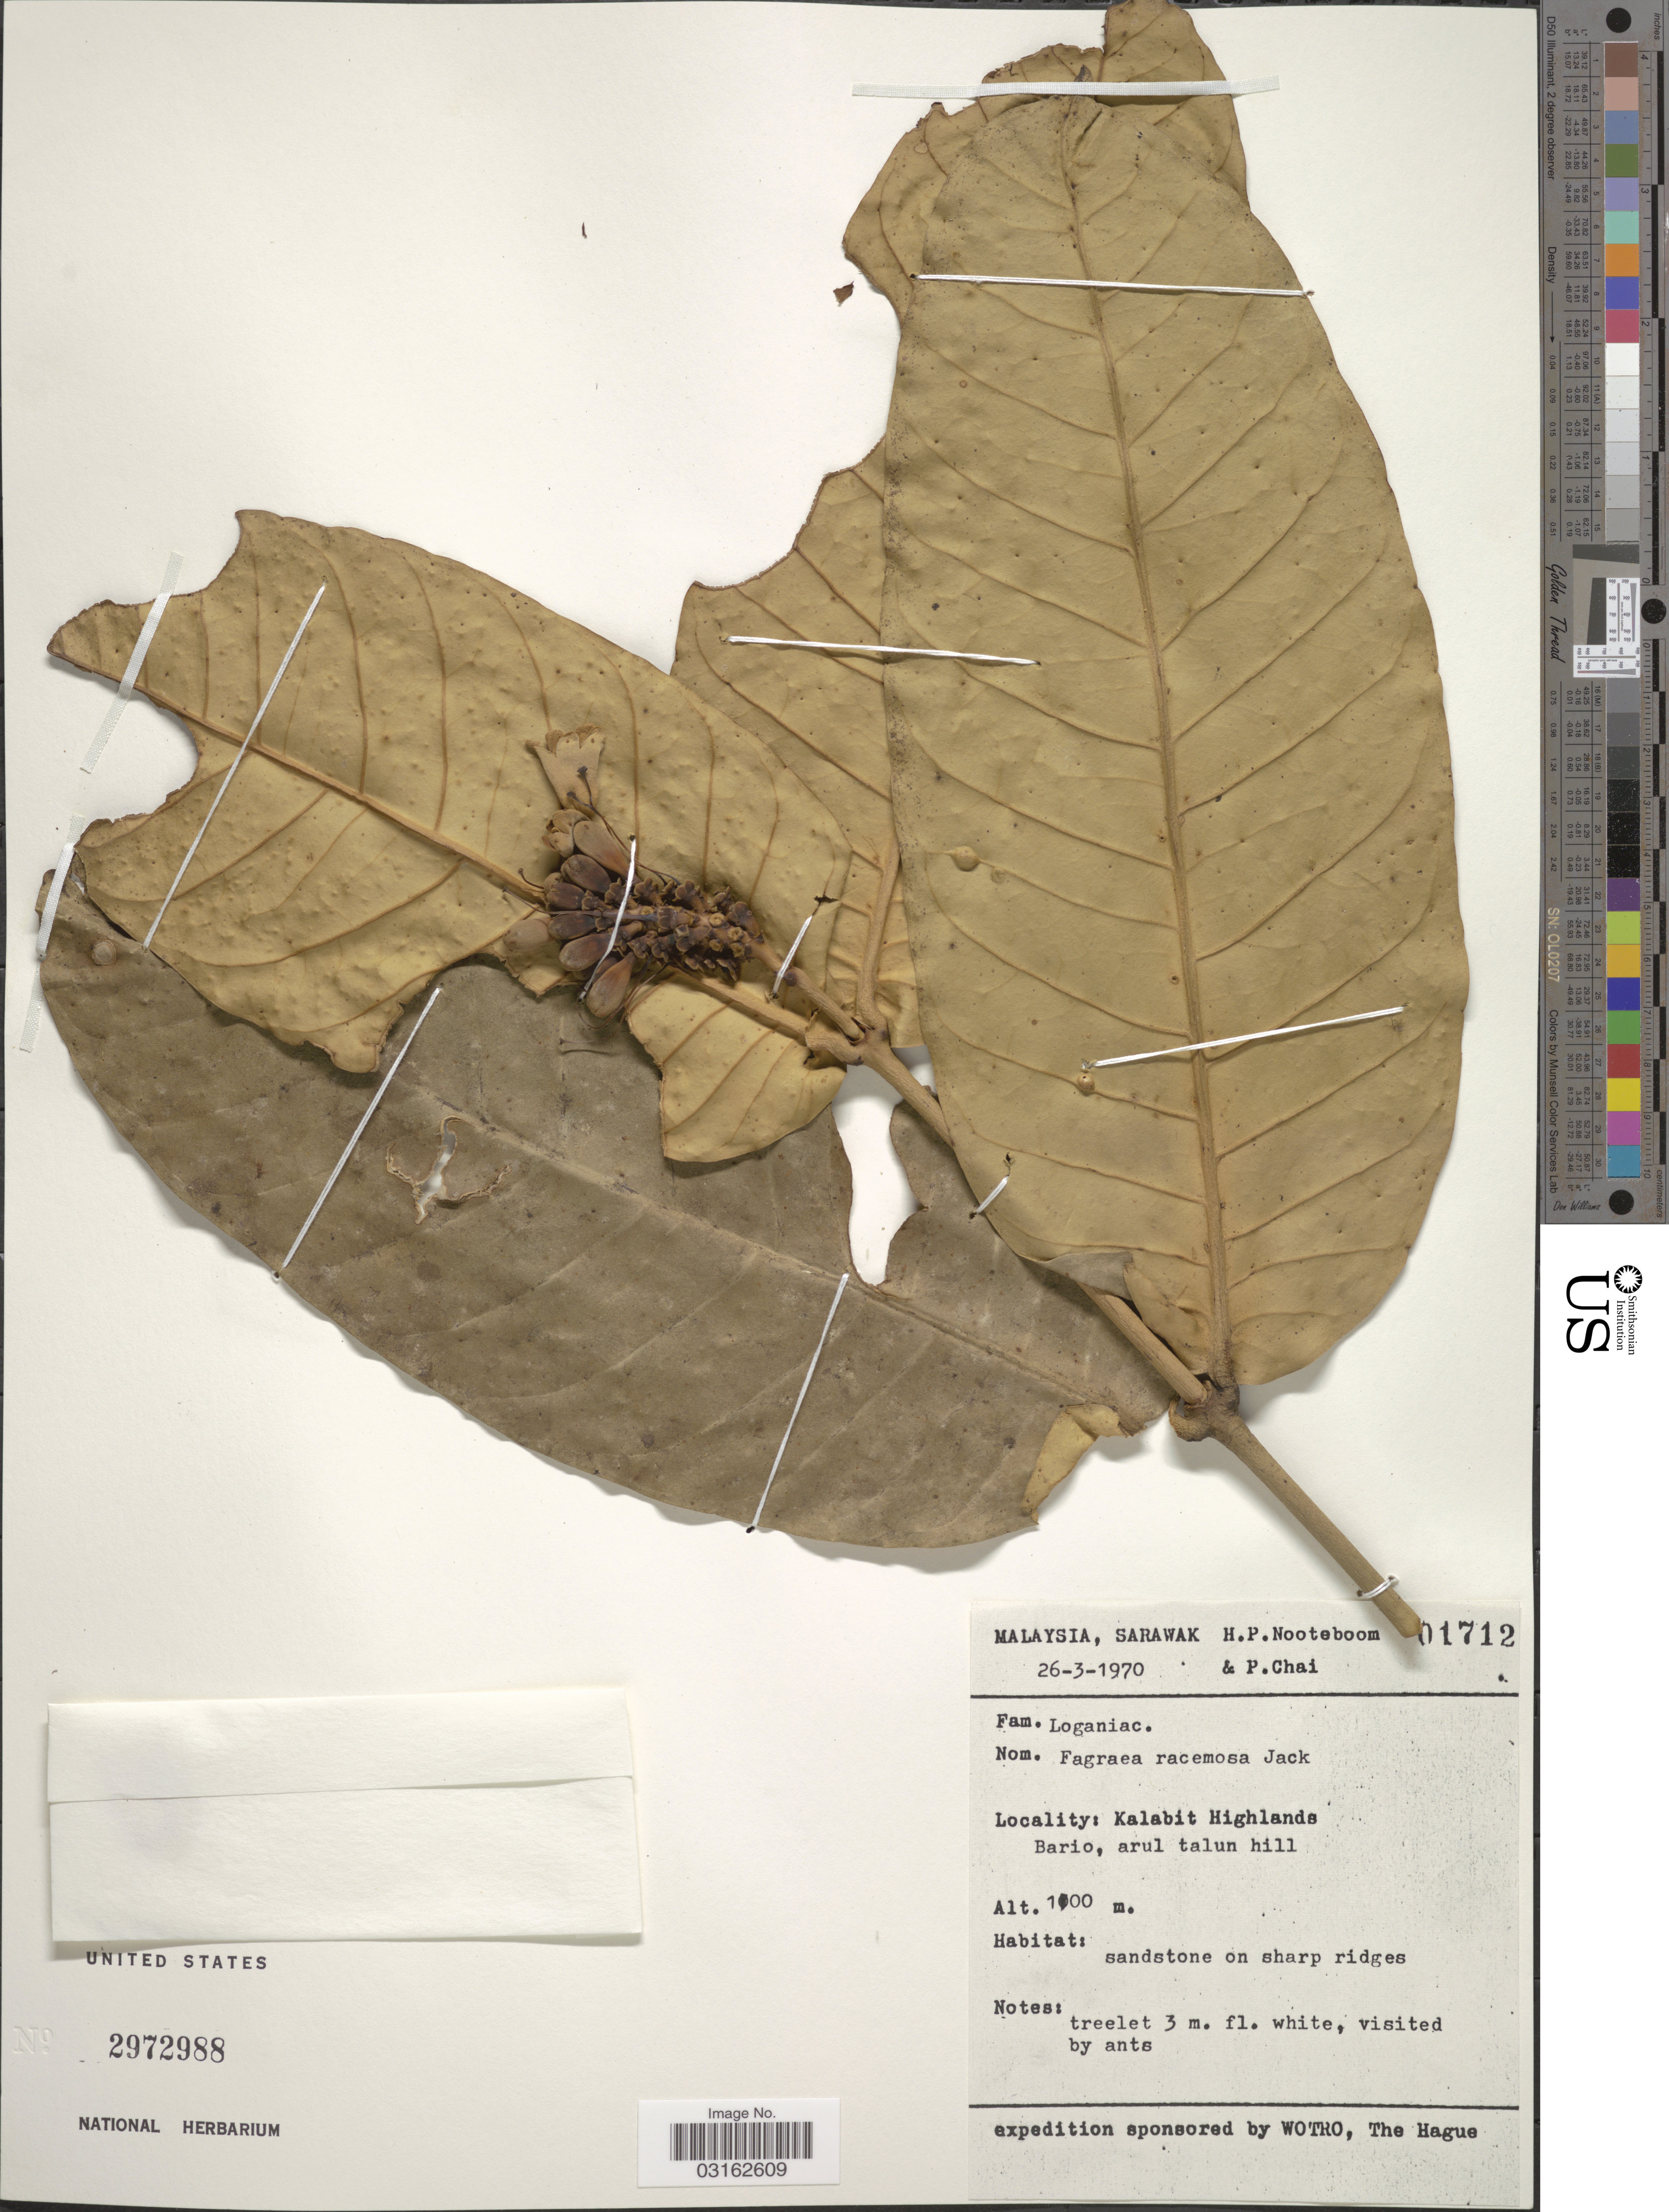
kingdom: Plantae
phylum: Tracheophyta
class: Magnoliopsida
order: Gentianales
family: Gentianaceae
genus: Fagraea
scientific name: Fagraea racemosa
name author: Jack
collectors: H. P. Nooteboom & P. Chai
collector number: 01712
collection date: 1970-03-26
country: Malaysia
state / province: Sarawak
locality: Kalabit Highlands. Bario, arul talun hill.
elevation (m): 1100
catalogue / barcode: US 2972988